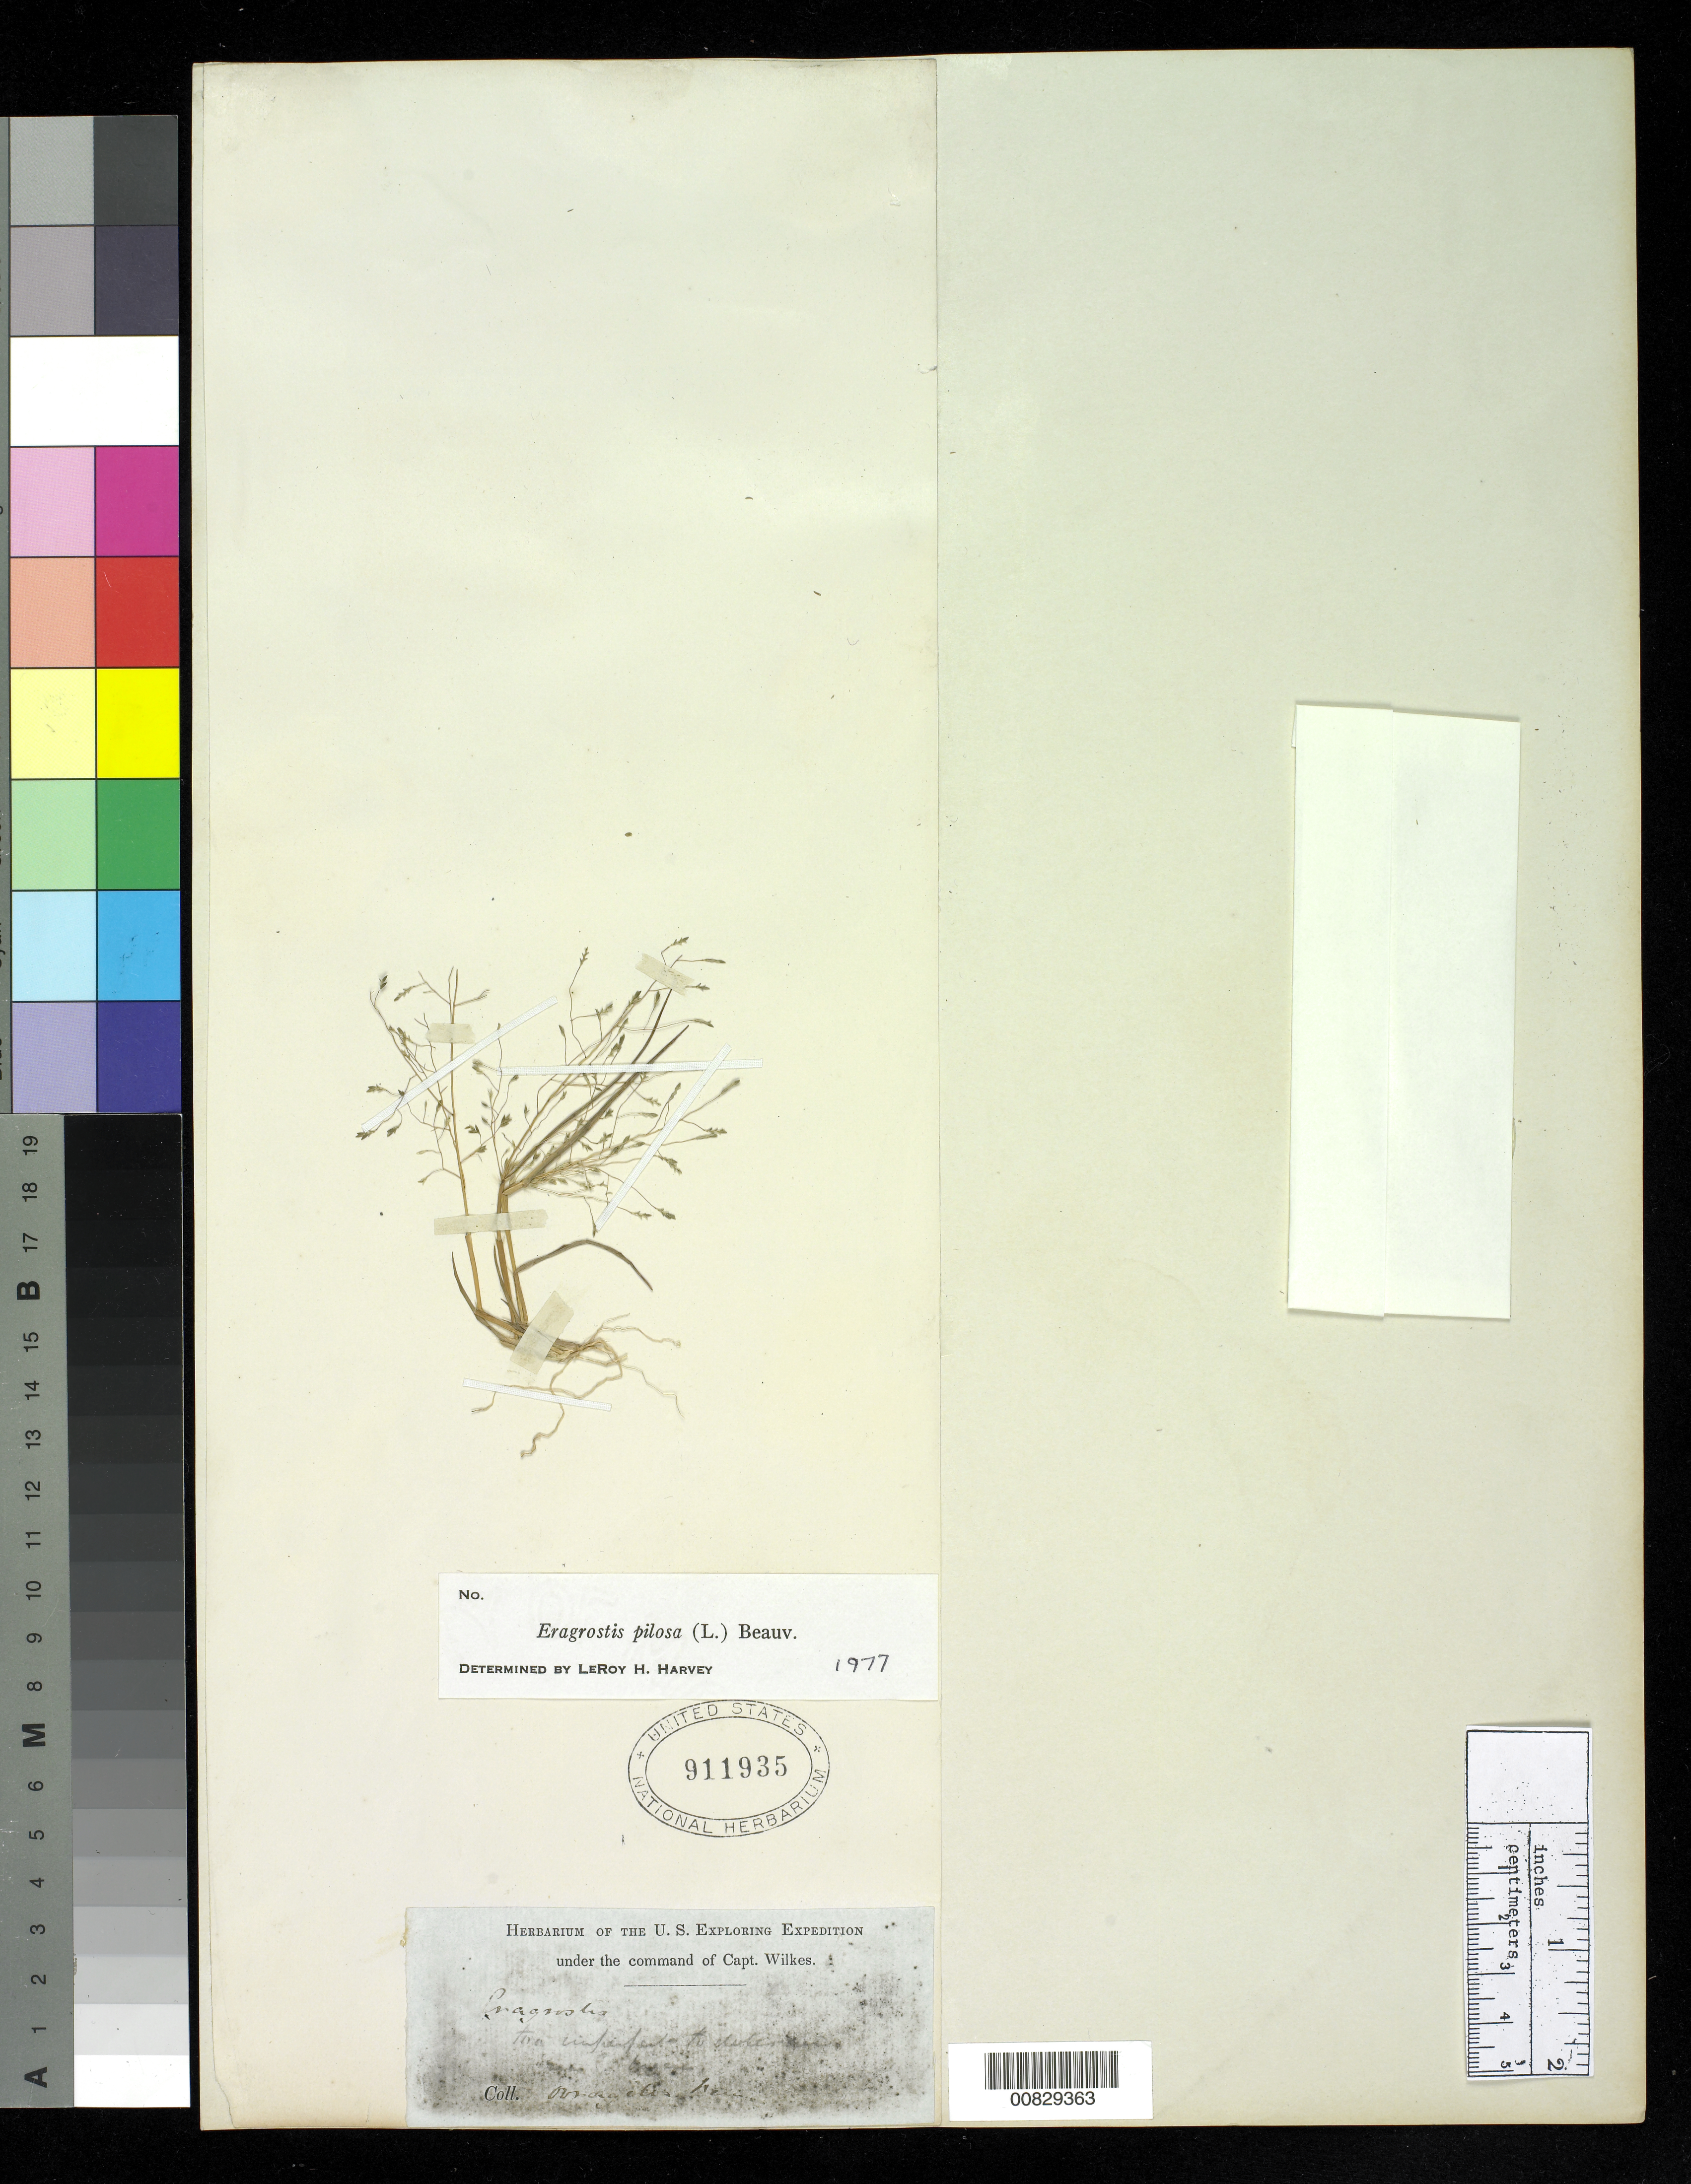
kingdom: Plantae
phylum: Tracheophyta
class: Liliopsida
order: Poales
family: Poaceae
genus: Eragrostis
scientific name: Eragrostis pilosa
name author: (L.) P. Beauv.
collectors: Wilkes Explor. Exped.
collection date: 1838/1842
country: Peru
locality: Organ Mountains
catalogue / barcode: US 911935